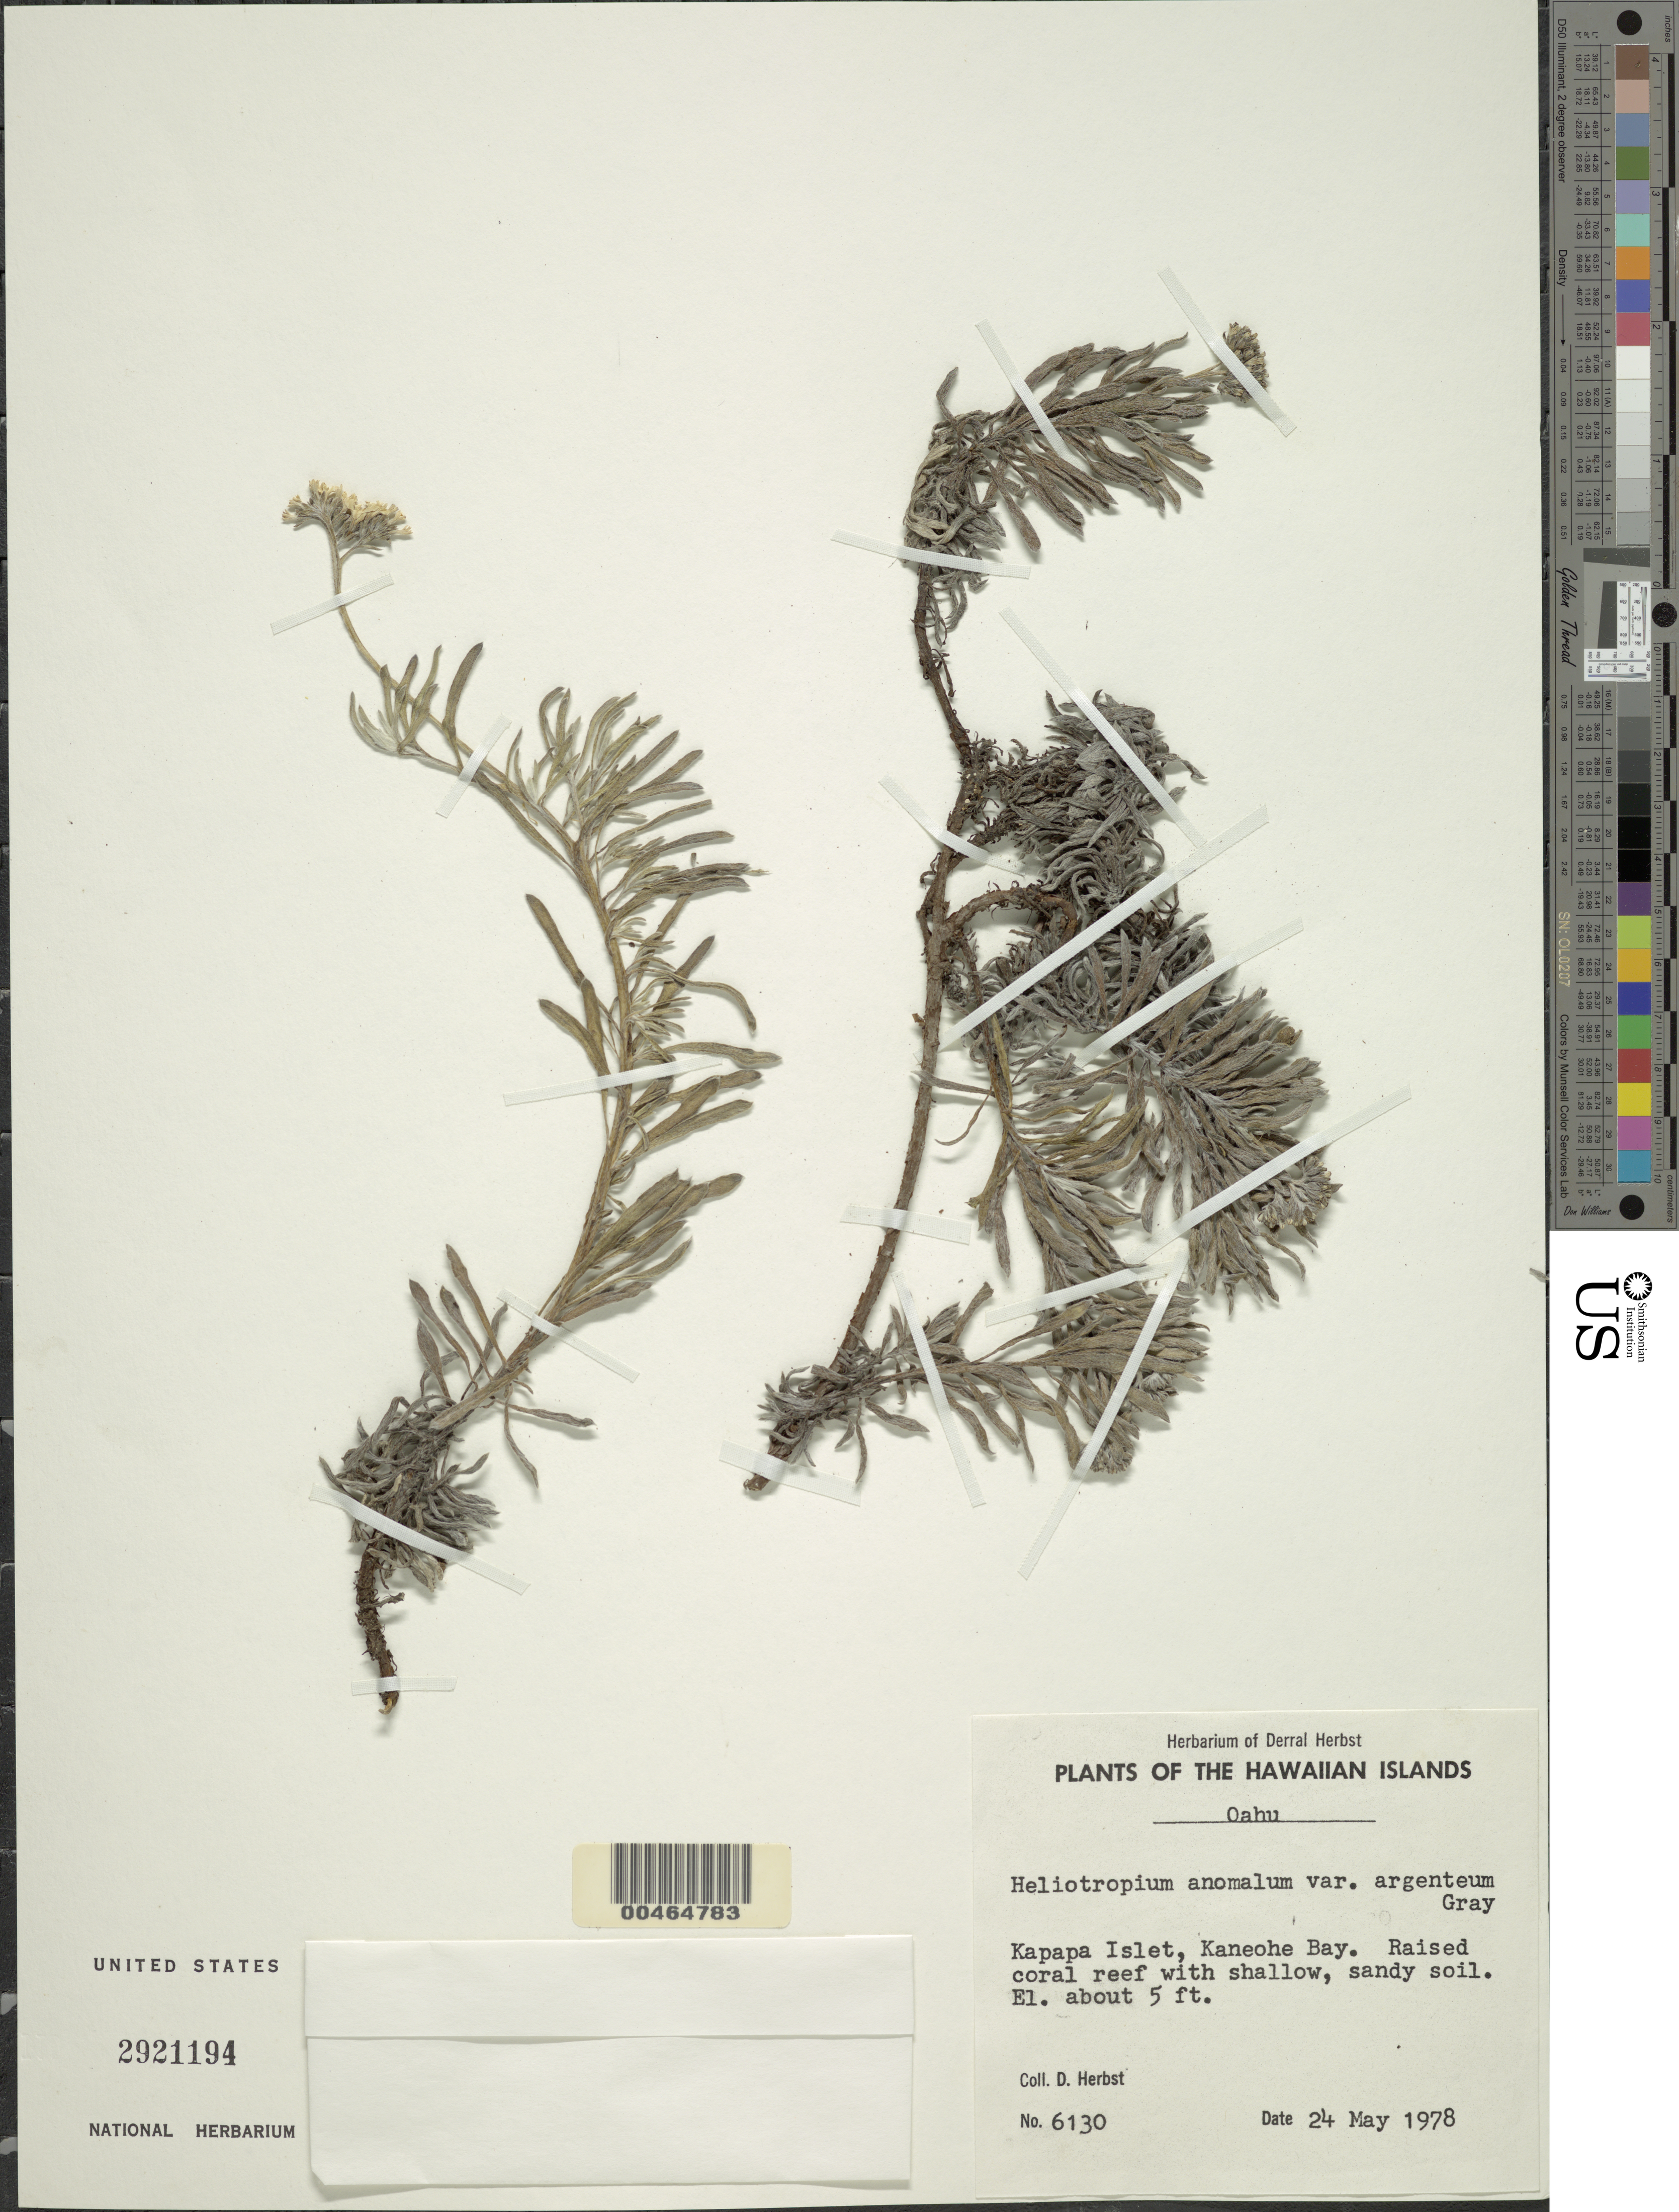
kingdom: Plantae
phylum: Tracheophyta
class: Magnoliopsida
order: Boraginales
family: Heliotropiaceae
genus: Heliotropium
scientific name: Heliotropium anomalum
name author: Hook. & Arn.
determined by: Wagner, W. L., (BOT), Smithsonian Institution - National Museum of Natural History (UNITED STATES)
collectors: D. R. Herbst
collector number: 6130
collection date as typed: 24 May 1978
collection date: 1978-05-24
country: United States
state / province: Hawaii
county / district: Kauai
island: Kaua'i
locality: Kapapa Islet, Kaneohe Bay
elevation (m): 2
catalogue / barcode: US 2921194